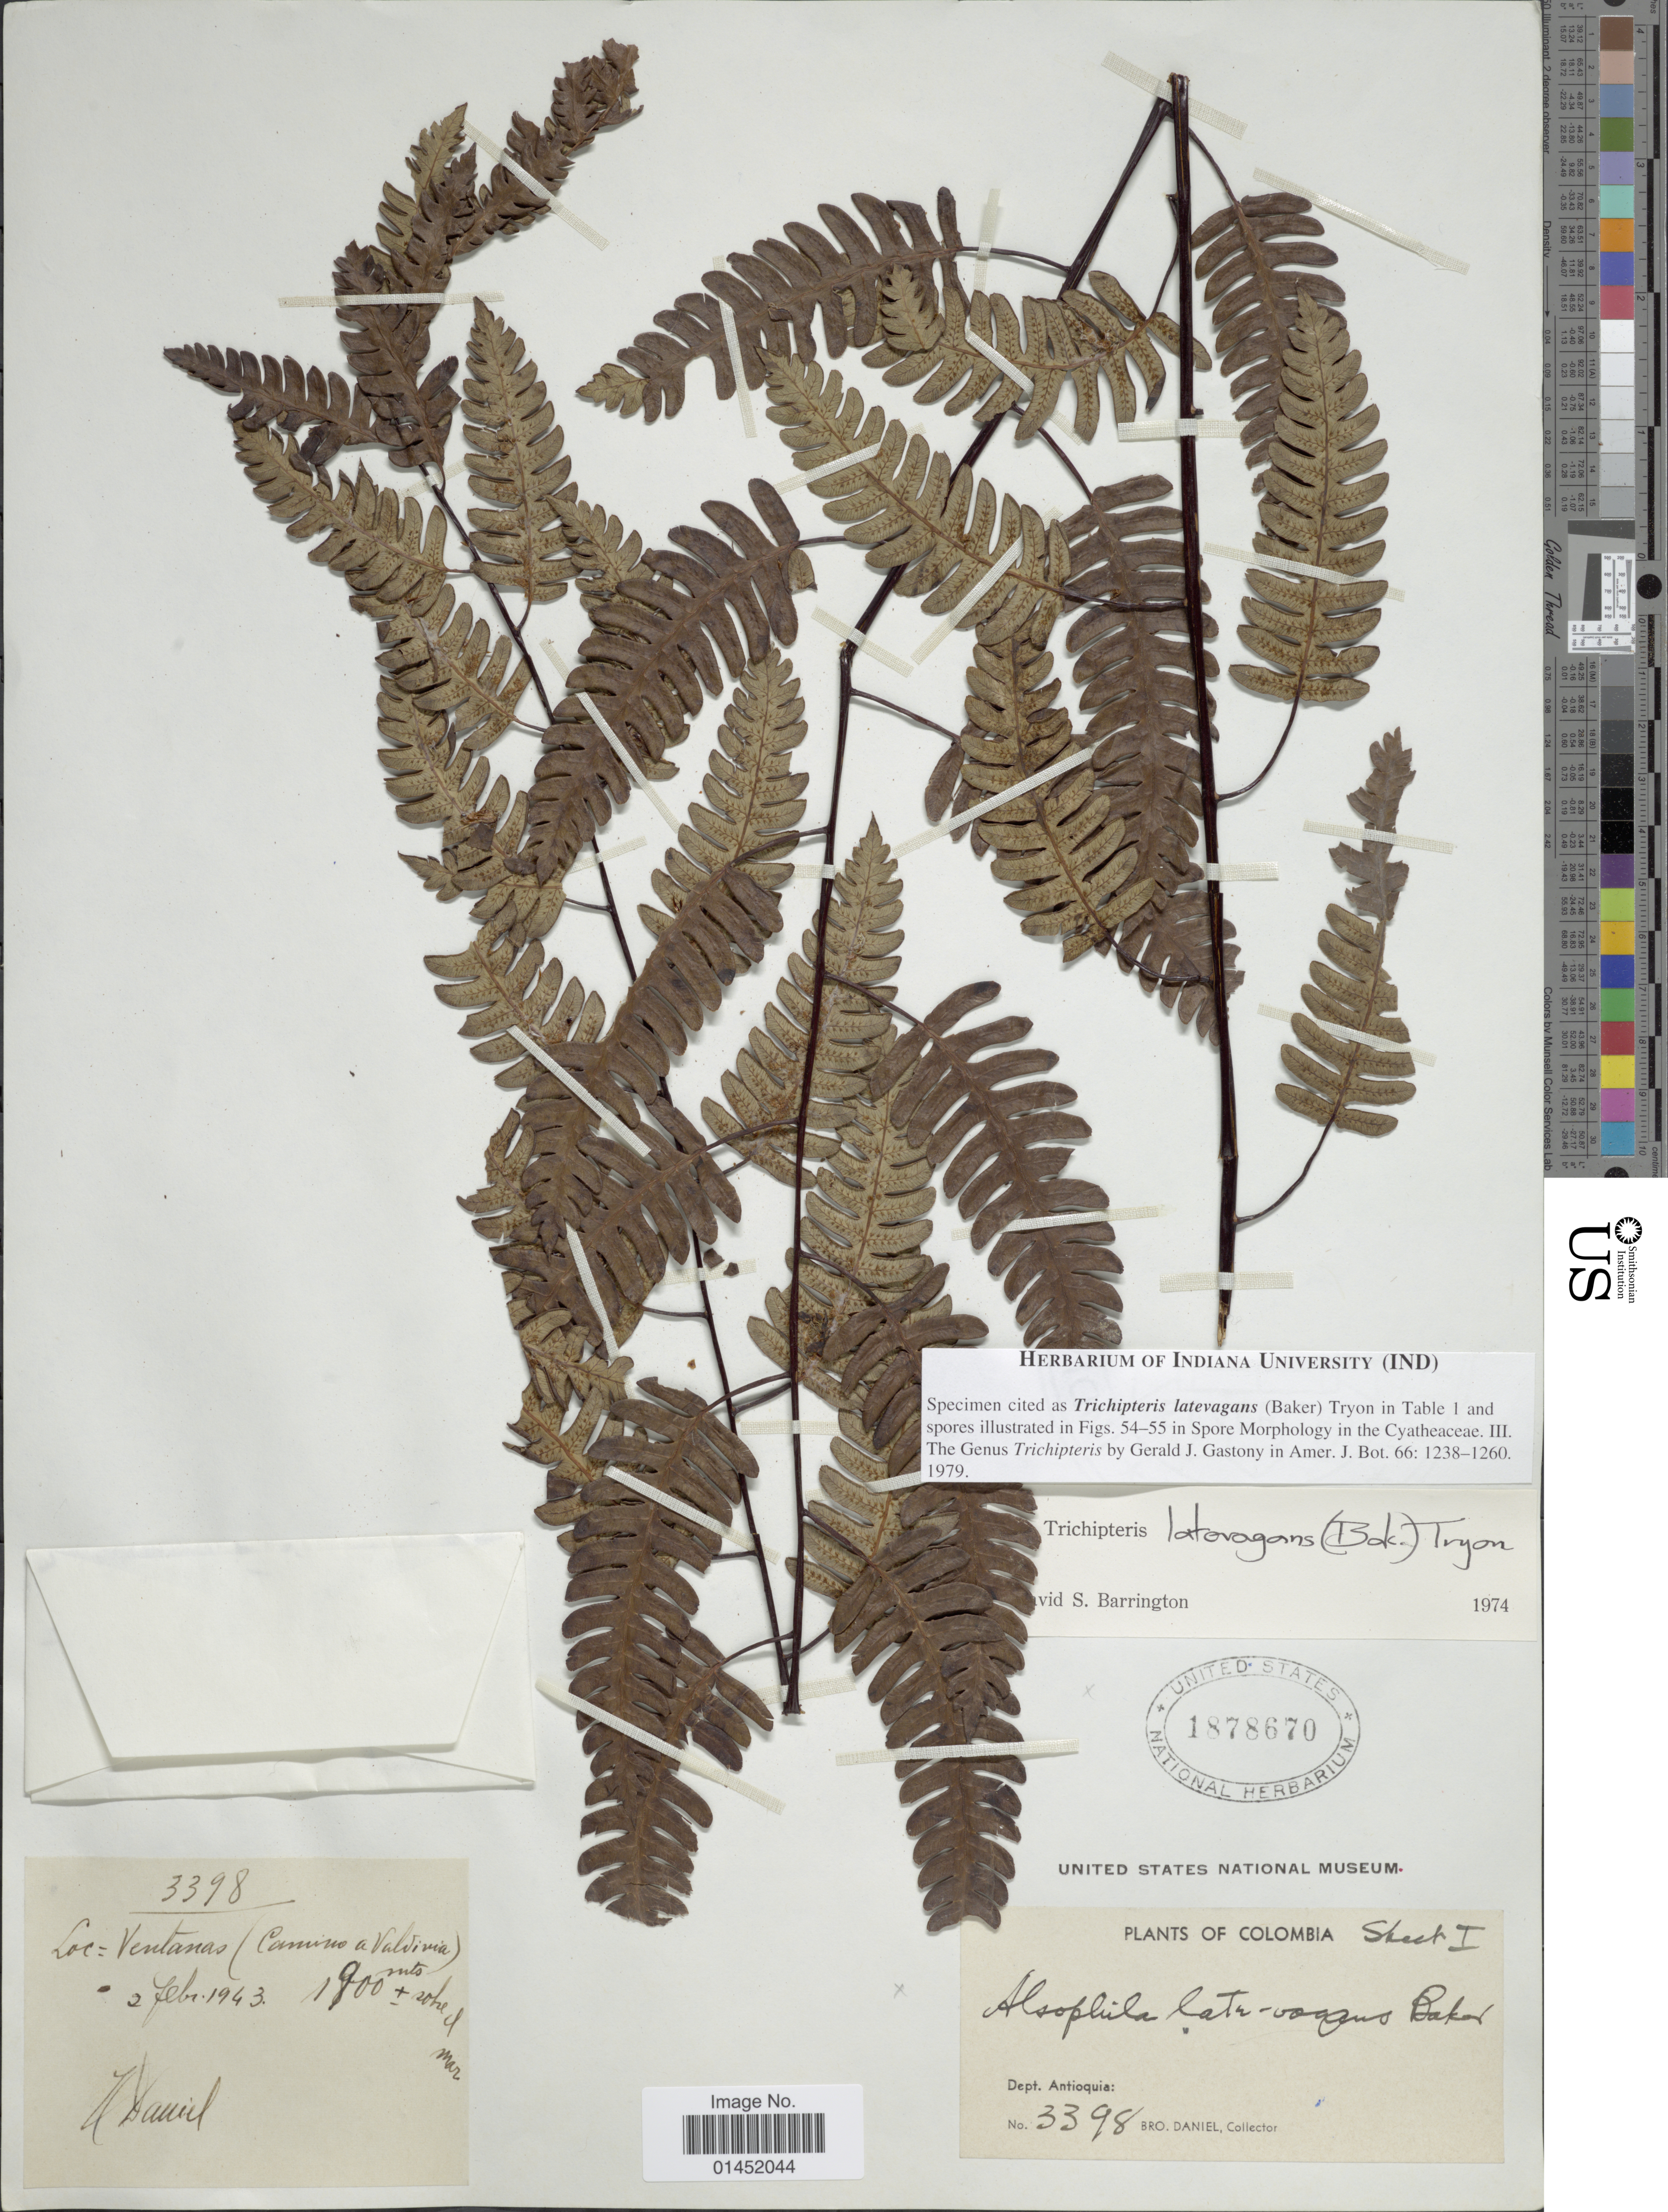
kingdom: Plantae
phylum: Tracheophyta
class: Polypodiopsida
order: Cyatheales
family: Cyatheaceae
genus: Cyathea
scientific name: Cyathea latevagans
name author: (Baker) Domin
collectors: Bro. Daniel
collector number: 3398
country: Colombia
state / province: Antioquia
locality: Dept. Antioquia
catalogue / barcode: US 1878670